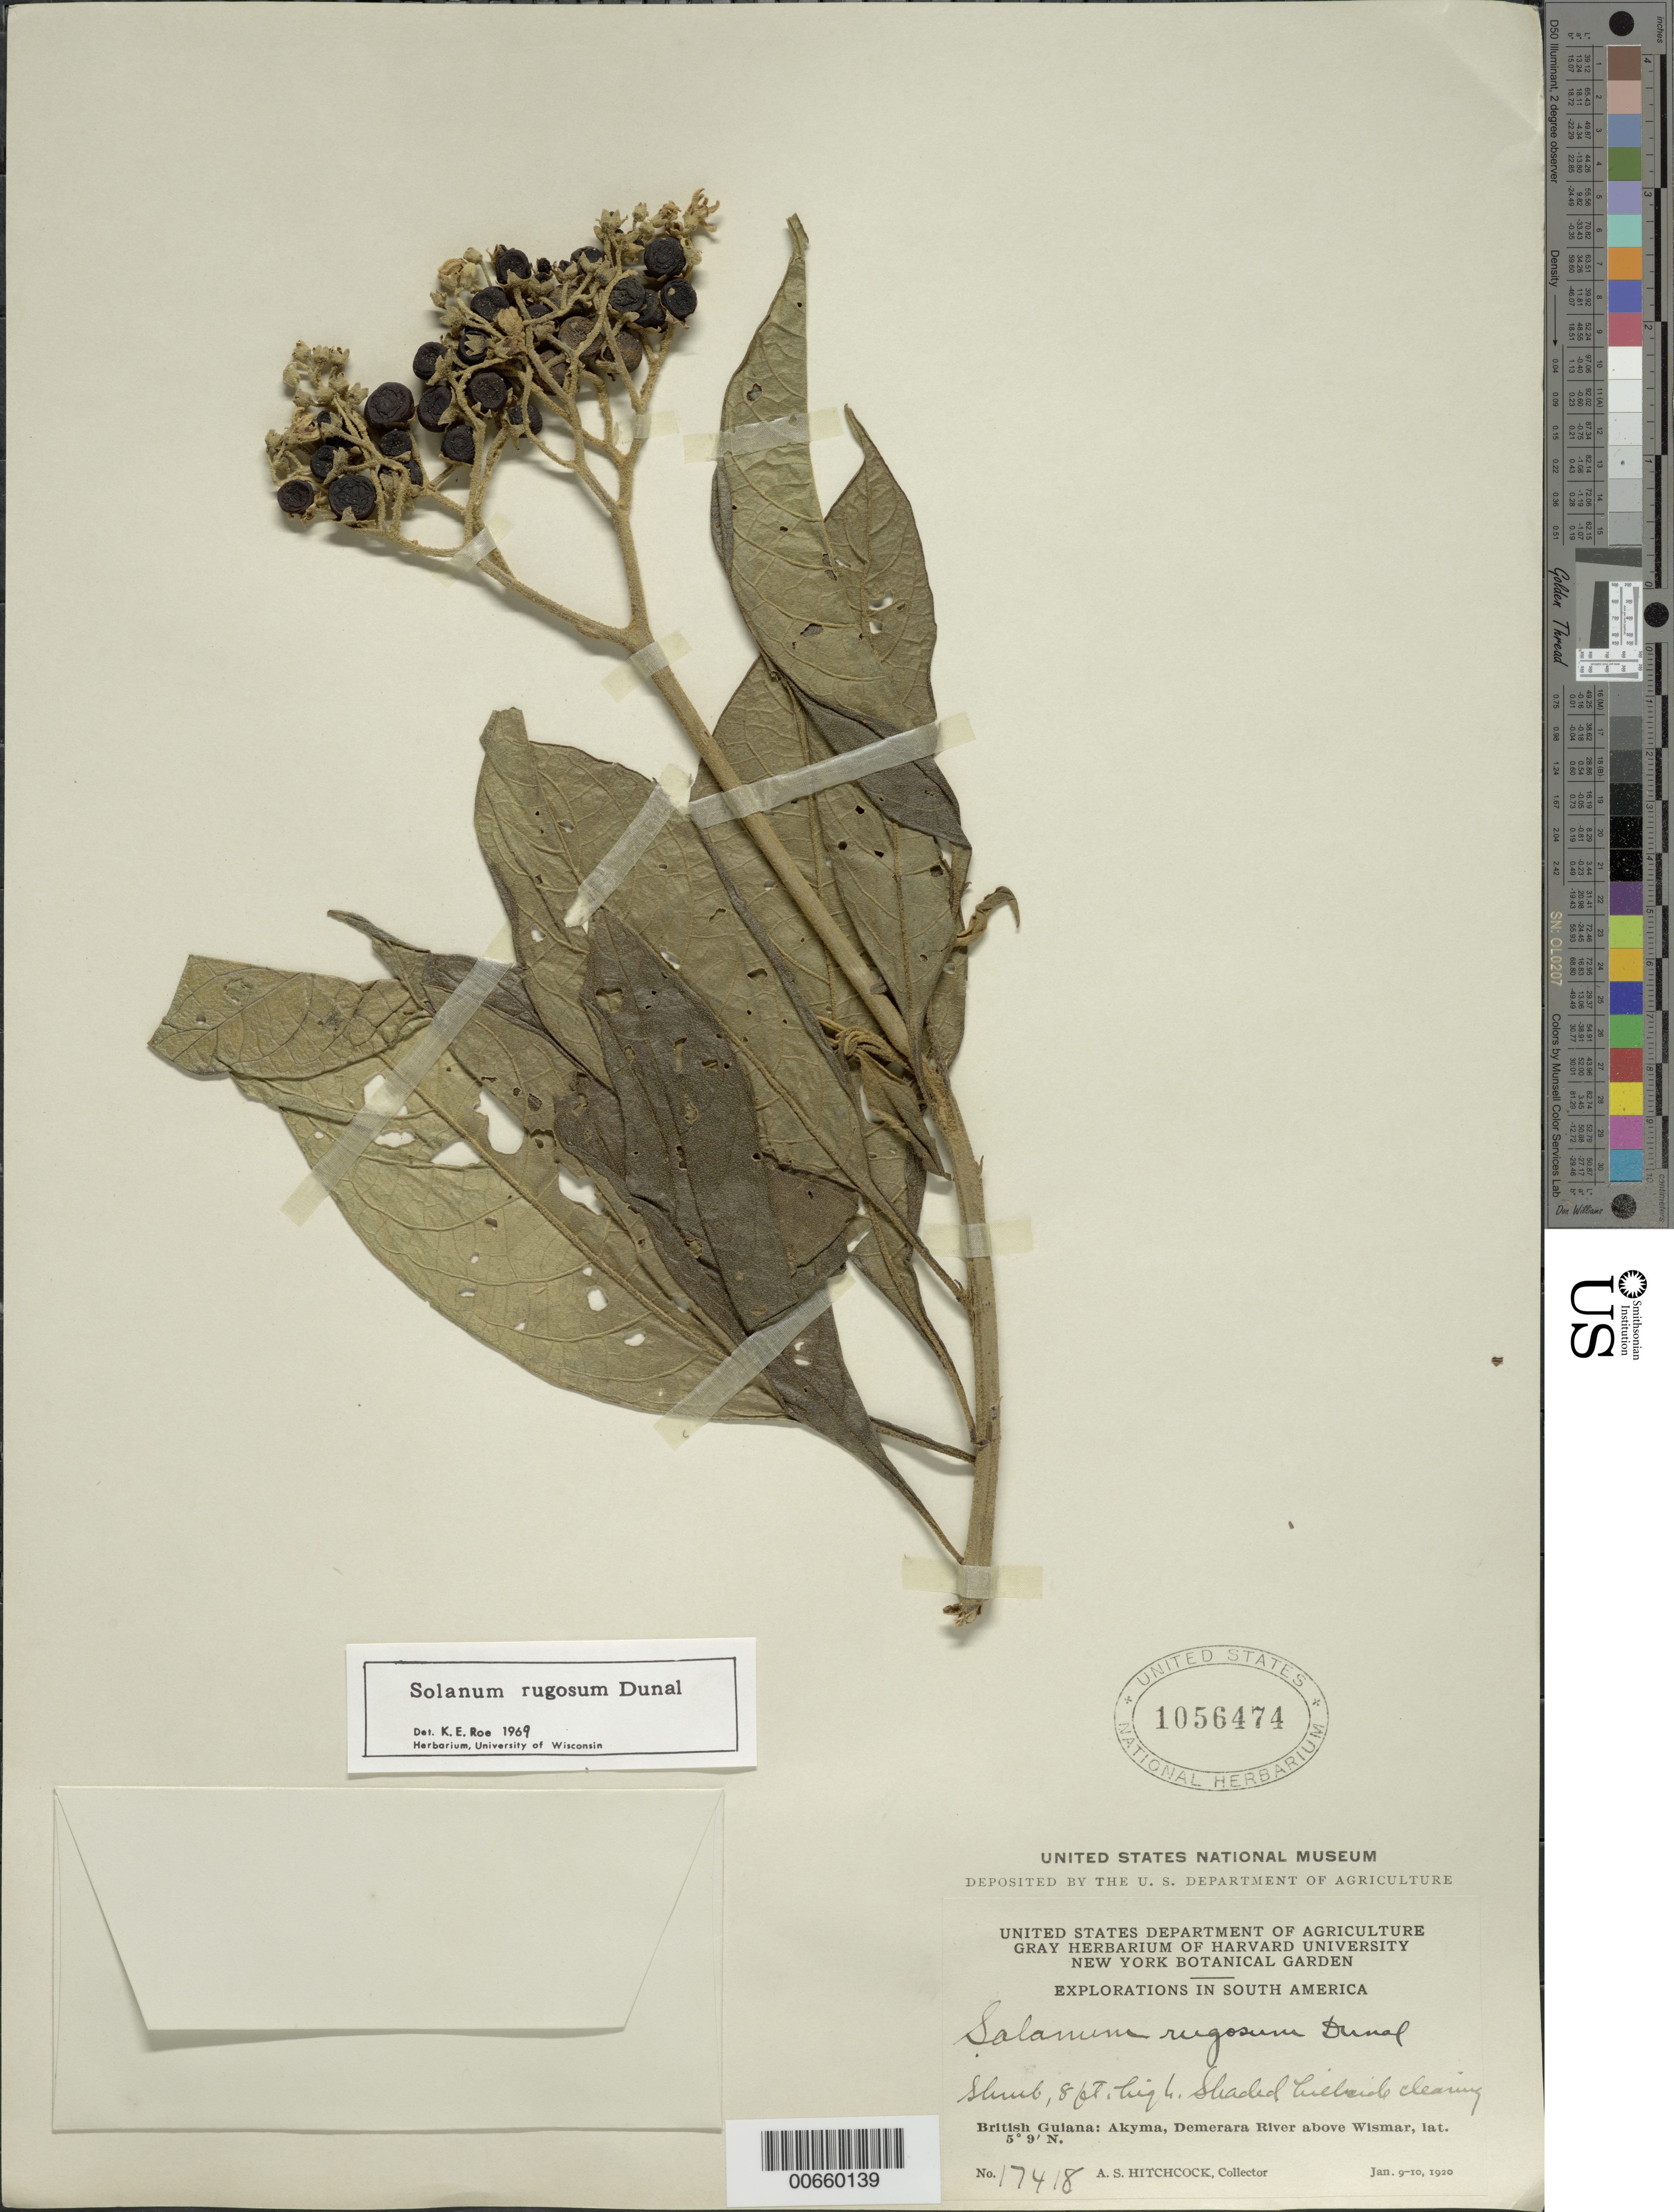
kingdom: Plantae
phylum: Tracheophyta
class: Magnoliopsida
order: Solanales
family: Solanaceae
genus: Solanum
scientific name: Solanum rugosum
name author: Dunal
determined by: Roe, K. E.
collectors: A. S. Hitchcock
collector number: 17418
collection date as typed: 1 Jan 1920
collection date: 1920-01-01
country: Guyana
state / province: U. Demerara-Berbice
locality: Akyma, Demerara River above Wismar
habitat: Shaded hillside clearing.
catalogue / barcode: US 1056474